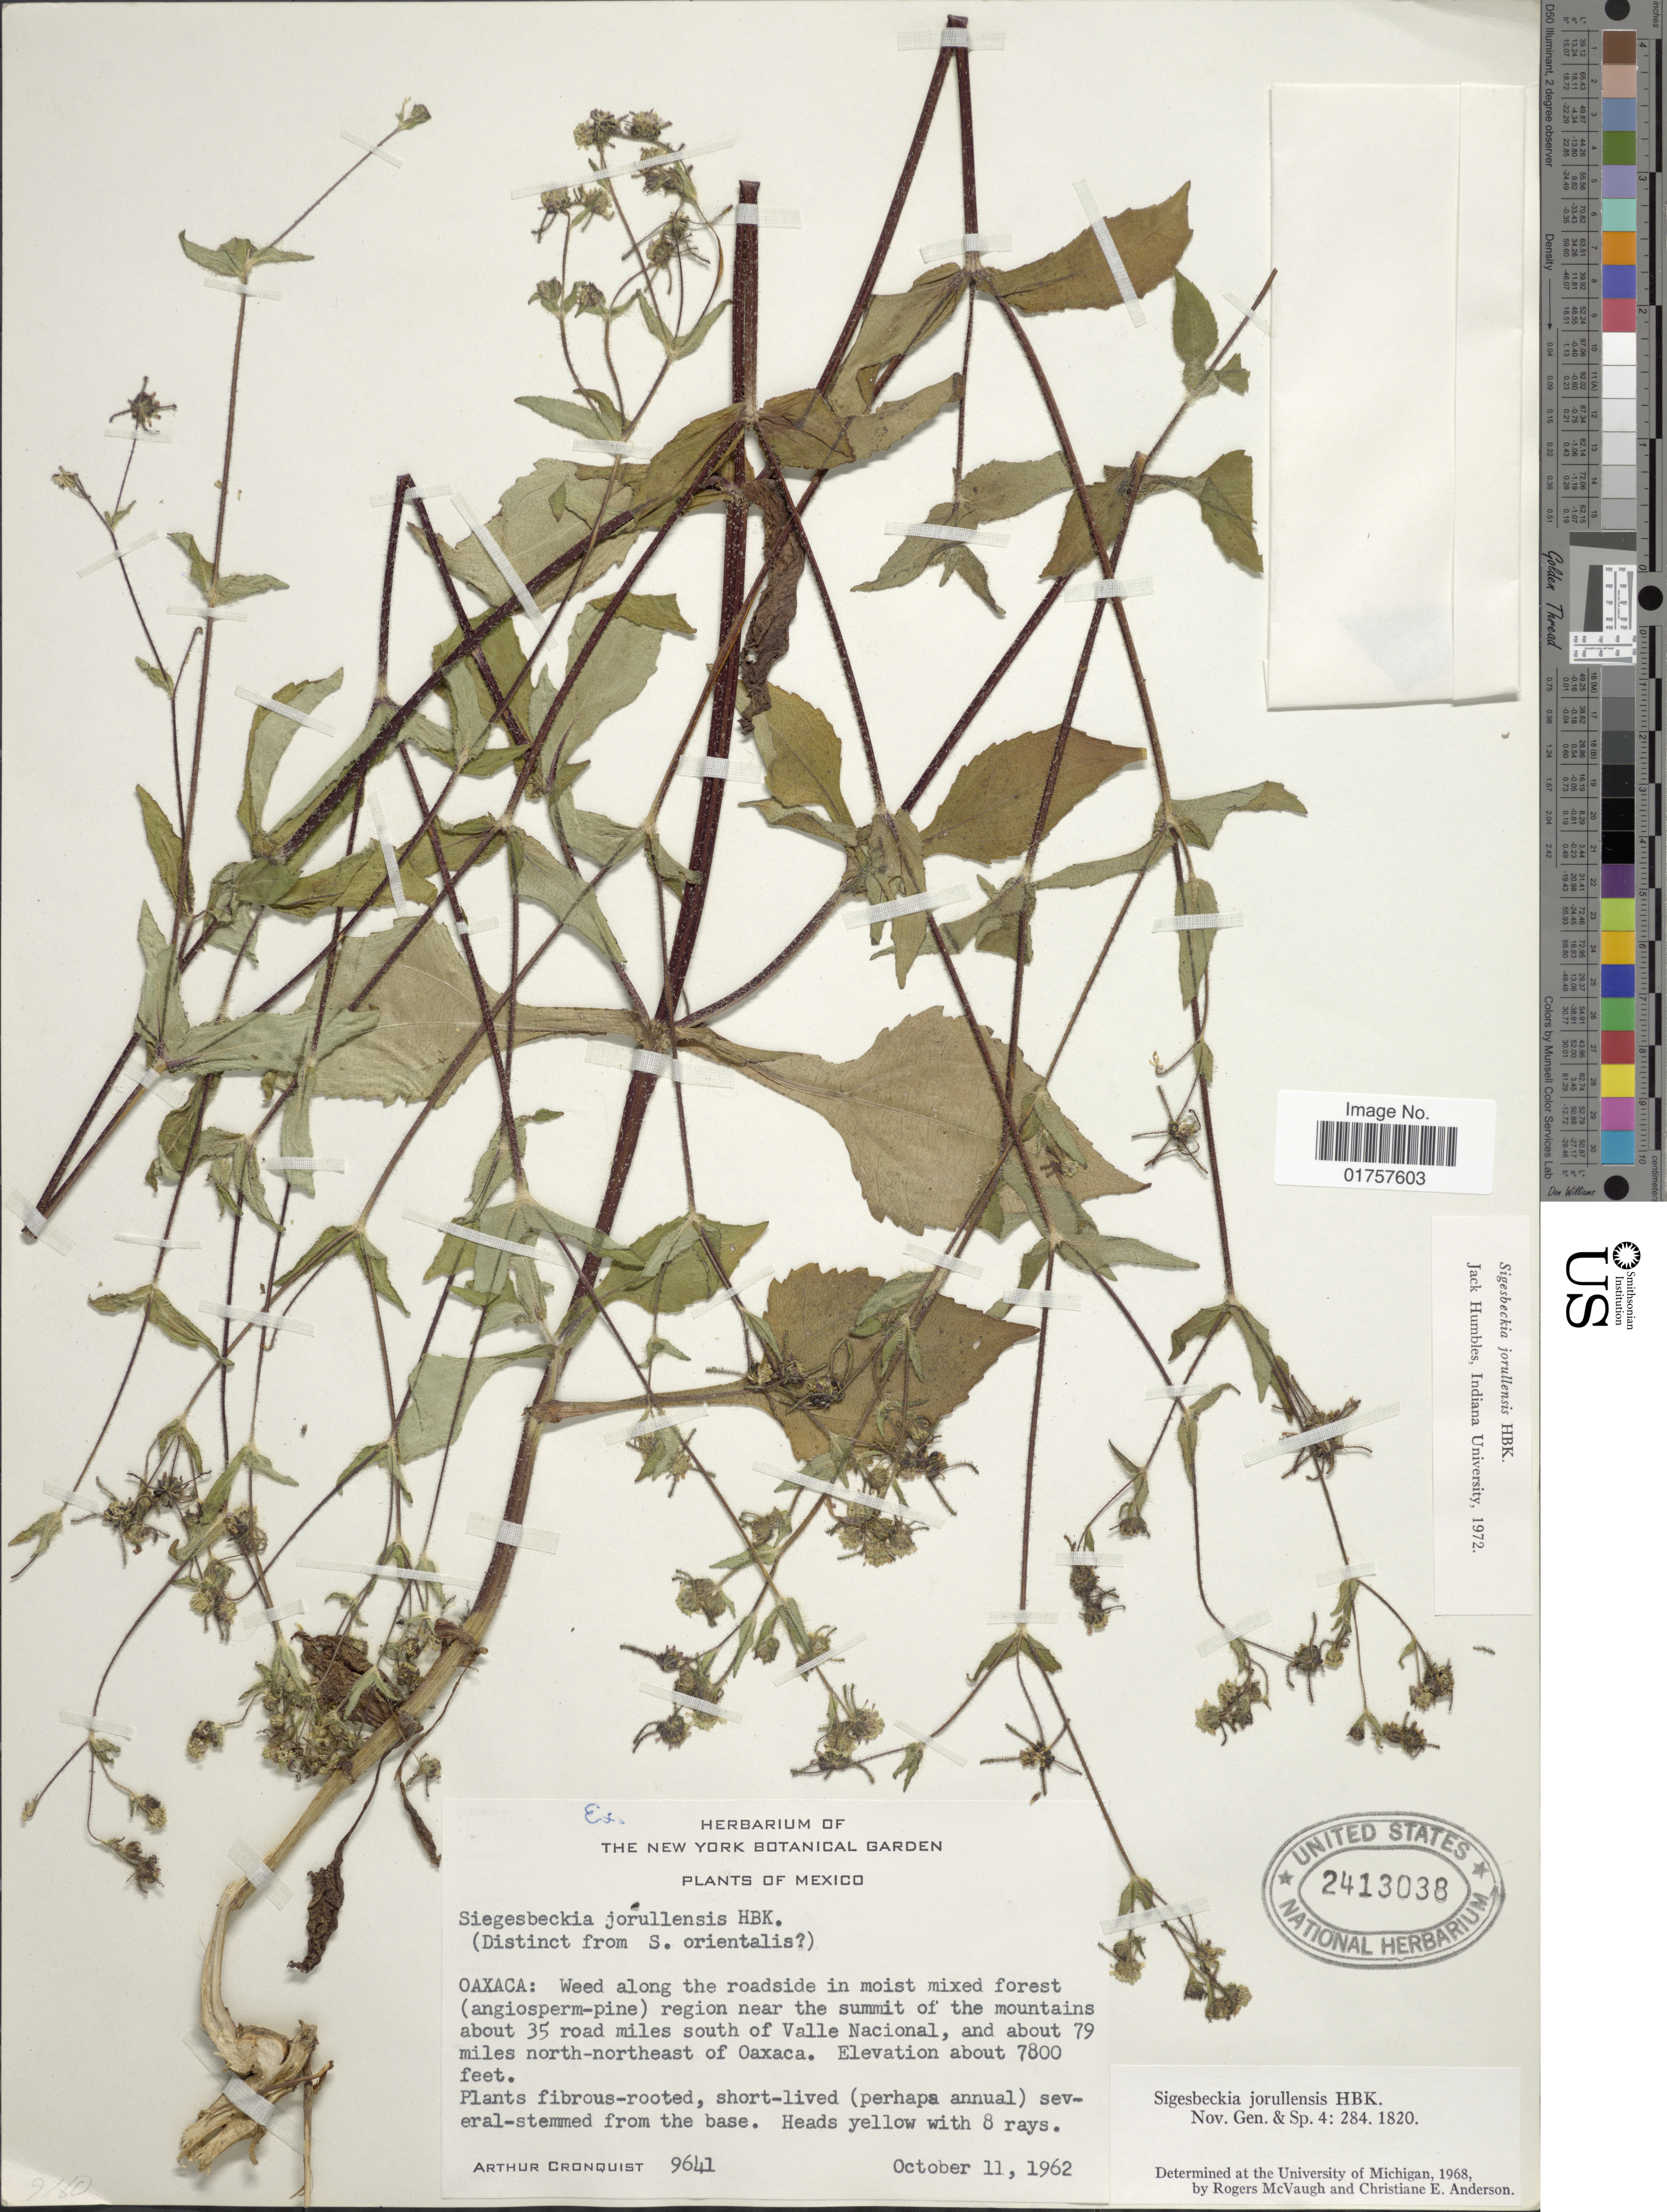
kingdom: Plantae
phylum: Tracheophyta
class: Magnoliopsida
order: Asterales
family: Asteraceae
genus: Sigesbeckia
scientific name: Sigesbeckia jorullensis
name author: Kunth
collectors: A. J. Cronquist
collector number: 9641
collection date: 1962-10-11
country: Mexico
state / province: Oaxaca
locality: Near the summit of the mountains about 35 road miles south of Valle Nacional, and about 79 miles north-northeast of Oaxaca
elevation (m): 2377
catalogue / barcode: US 2413038